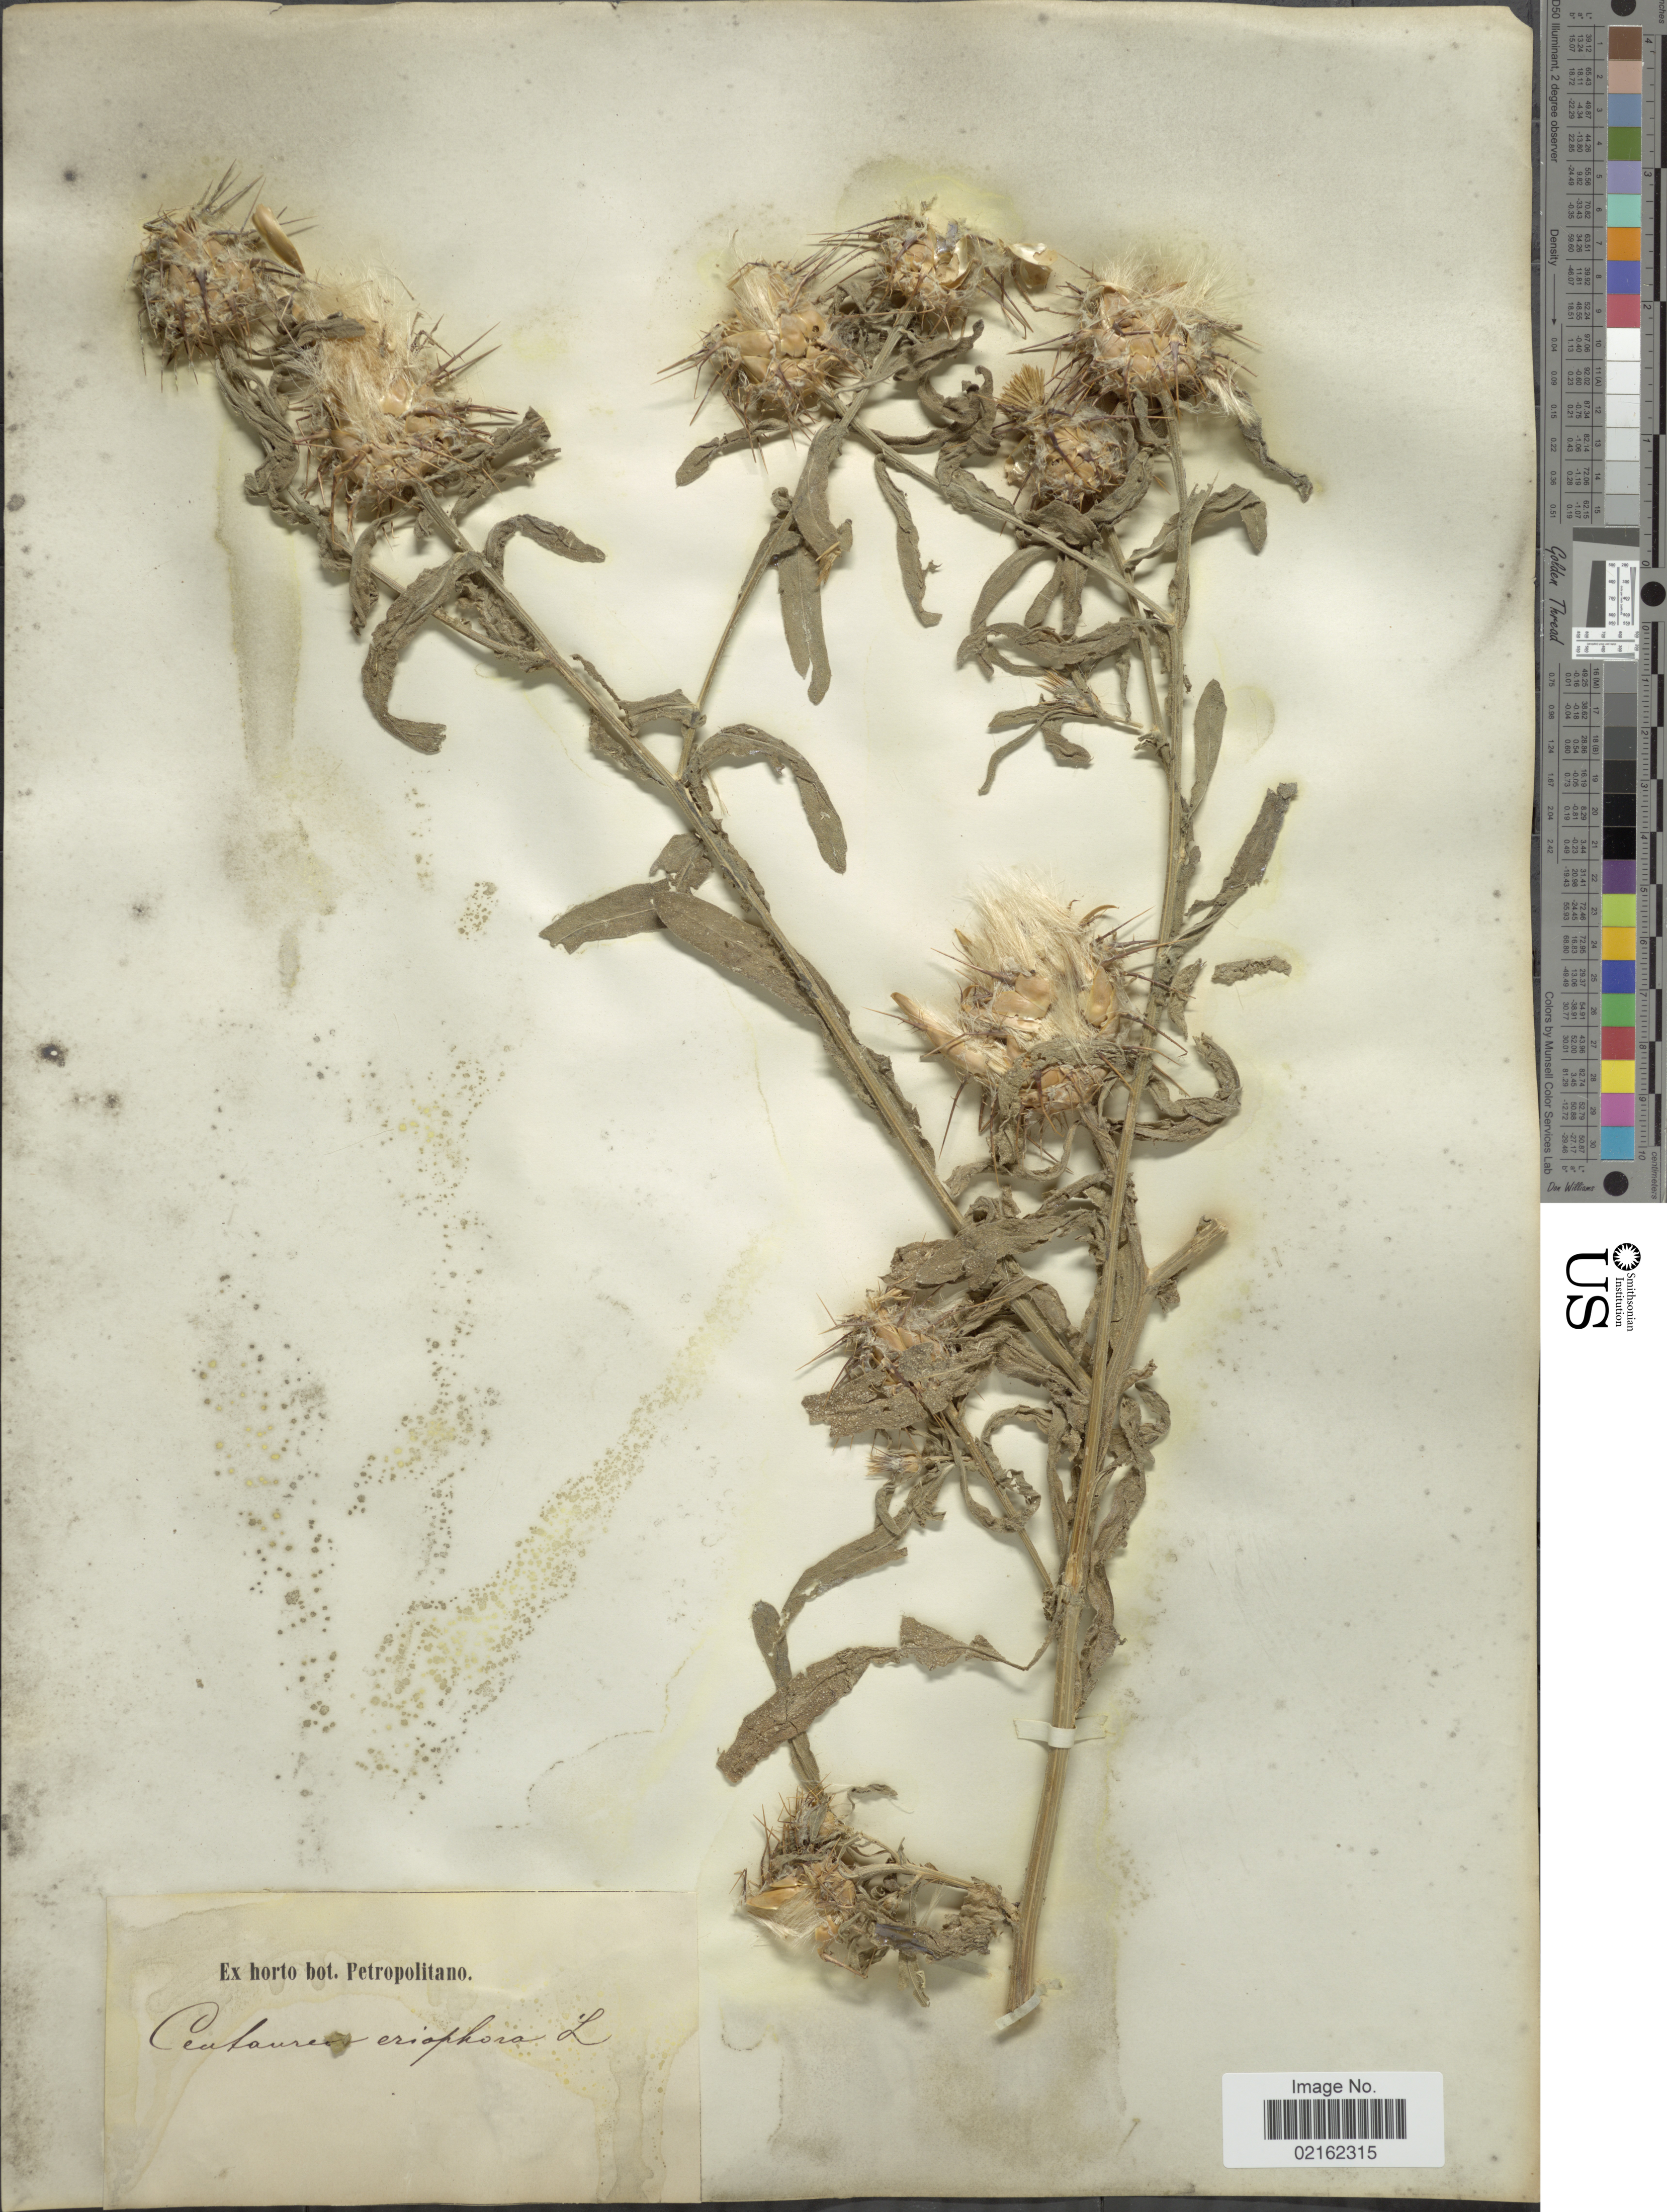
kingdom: Plantae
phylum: Tracheophyta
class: Magnoliopsida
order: Asterales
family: Asteraceae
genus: Centaurea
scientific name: Centaurea eriophora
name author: L.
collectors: ex Herb. Horti Bot. Petropolitani